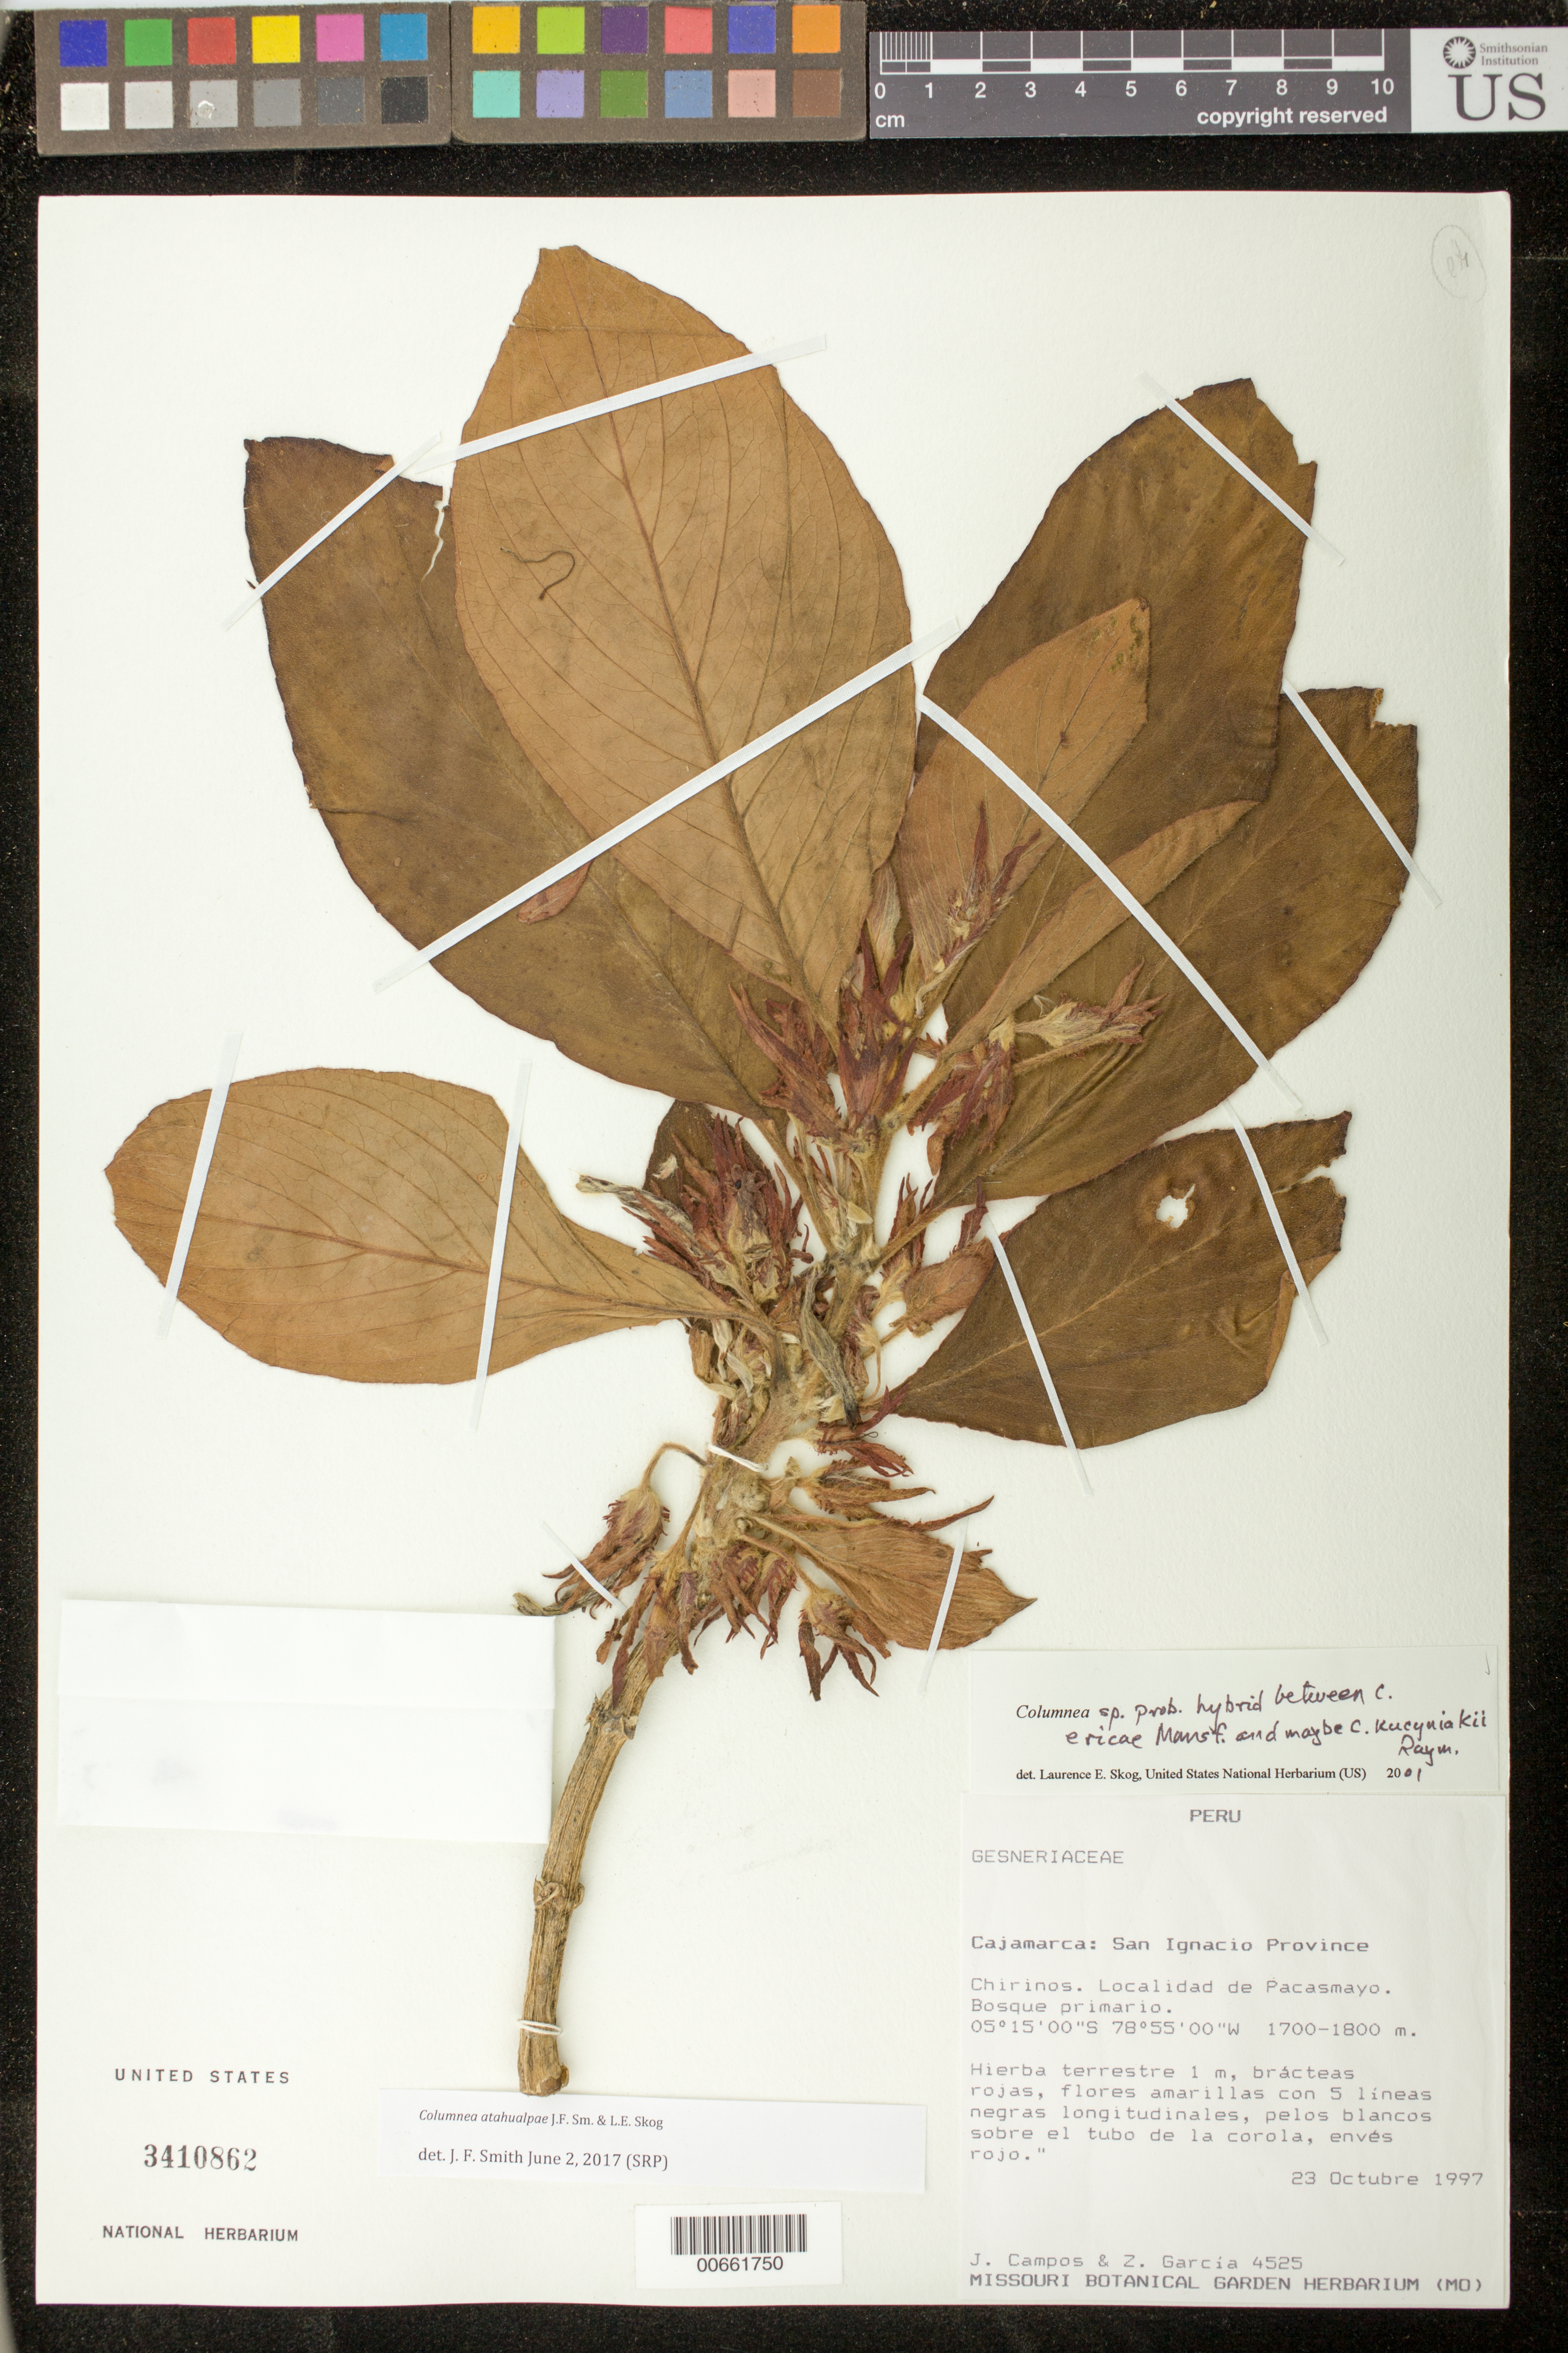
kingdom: Plantae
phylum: Tracheophyta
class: Magnoliopsida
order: Lamiales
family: Gesneriaceae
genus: Columnea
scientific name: Columnea atahualpae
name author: J.F. Sm. & L.E. Skog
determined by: Smith, J. F.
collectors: J. Campos & Z. Garcia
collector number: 4525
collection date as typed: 23 Oct 1997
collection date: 1997-10-23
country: Peru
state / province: Cajamarca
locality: Prov. San Ignacio, Chirinos, localidad de Pacasmayo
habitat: Bosque primario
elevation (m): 1700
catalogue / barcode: US 3410862